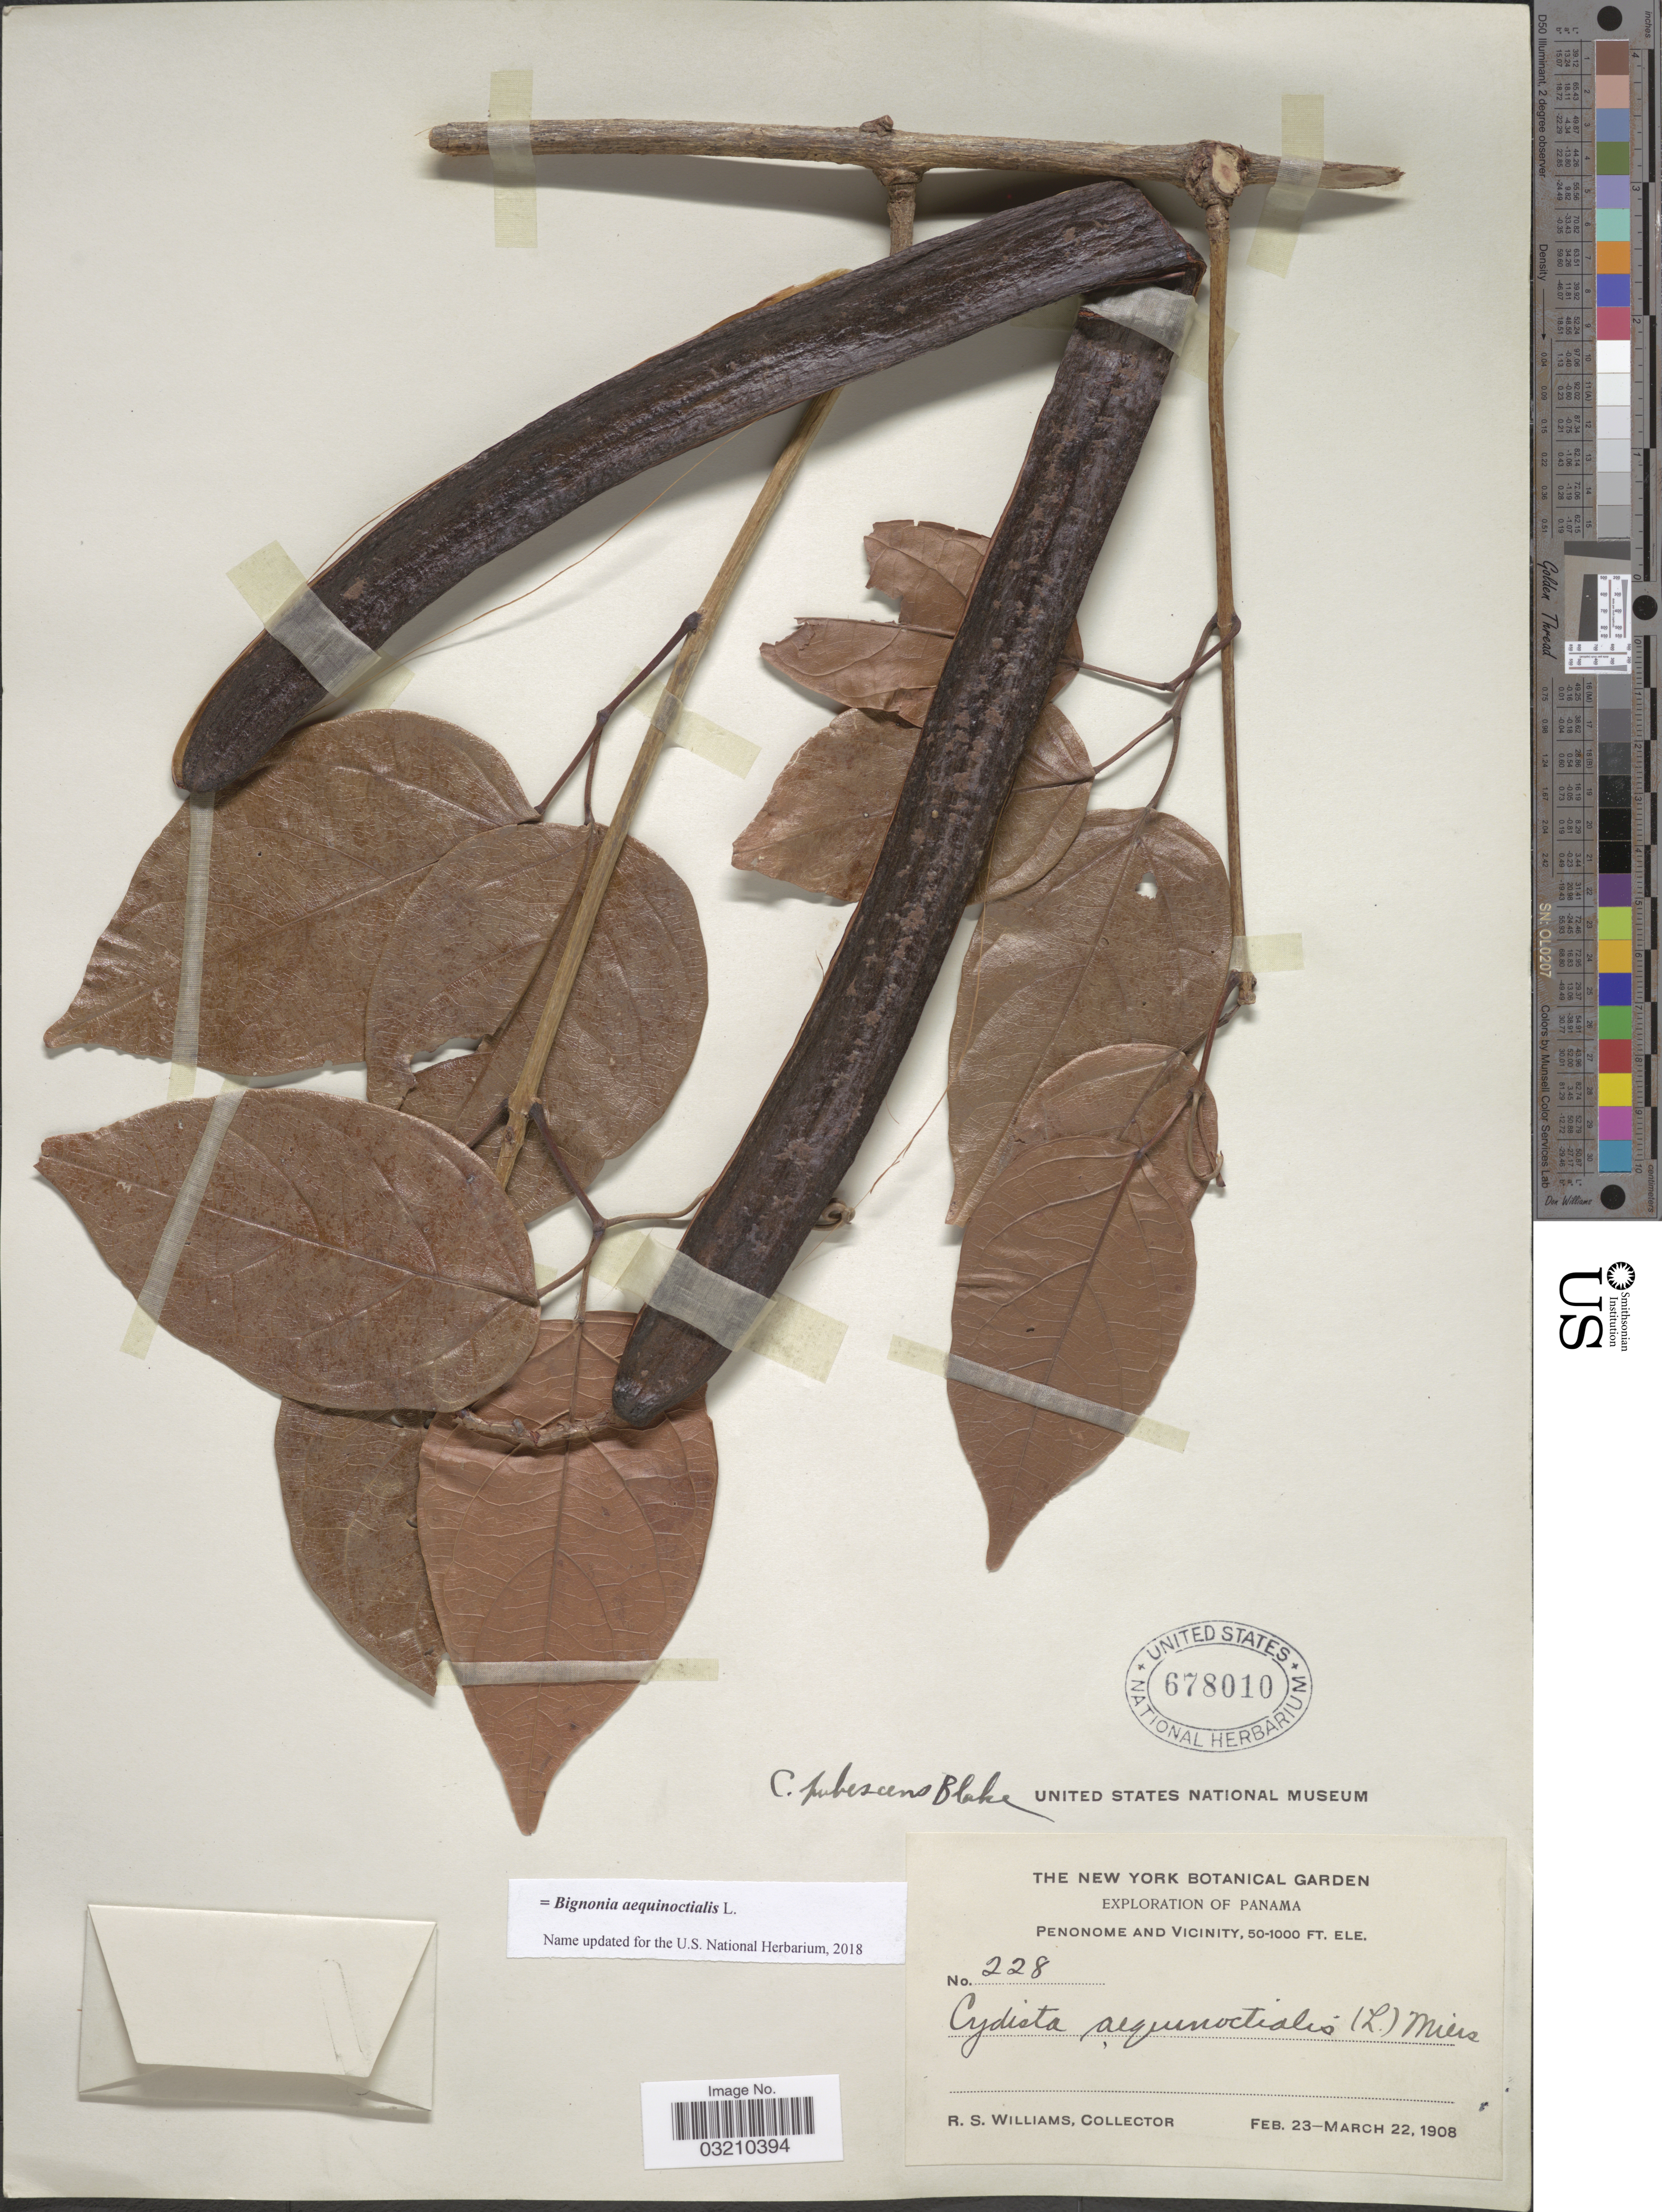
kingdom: Plantae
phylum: Tracheophyta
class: Magnoliopsida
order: Lamiales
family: Bignoniaceae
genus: Bignonia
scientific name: Bignonia aequinoctialis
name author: L.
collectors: R. S. Williams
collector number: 228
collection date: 1908-02-23/1908-03-22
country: Panama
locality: Penonome and Vicinity.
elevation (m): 15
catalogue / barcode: US 678010